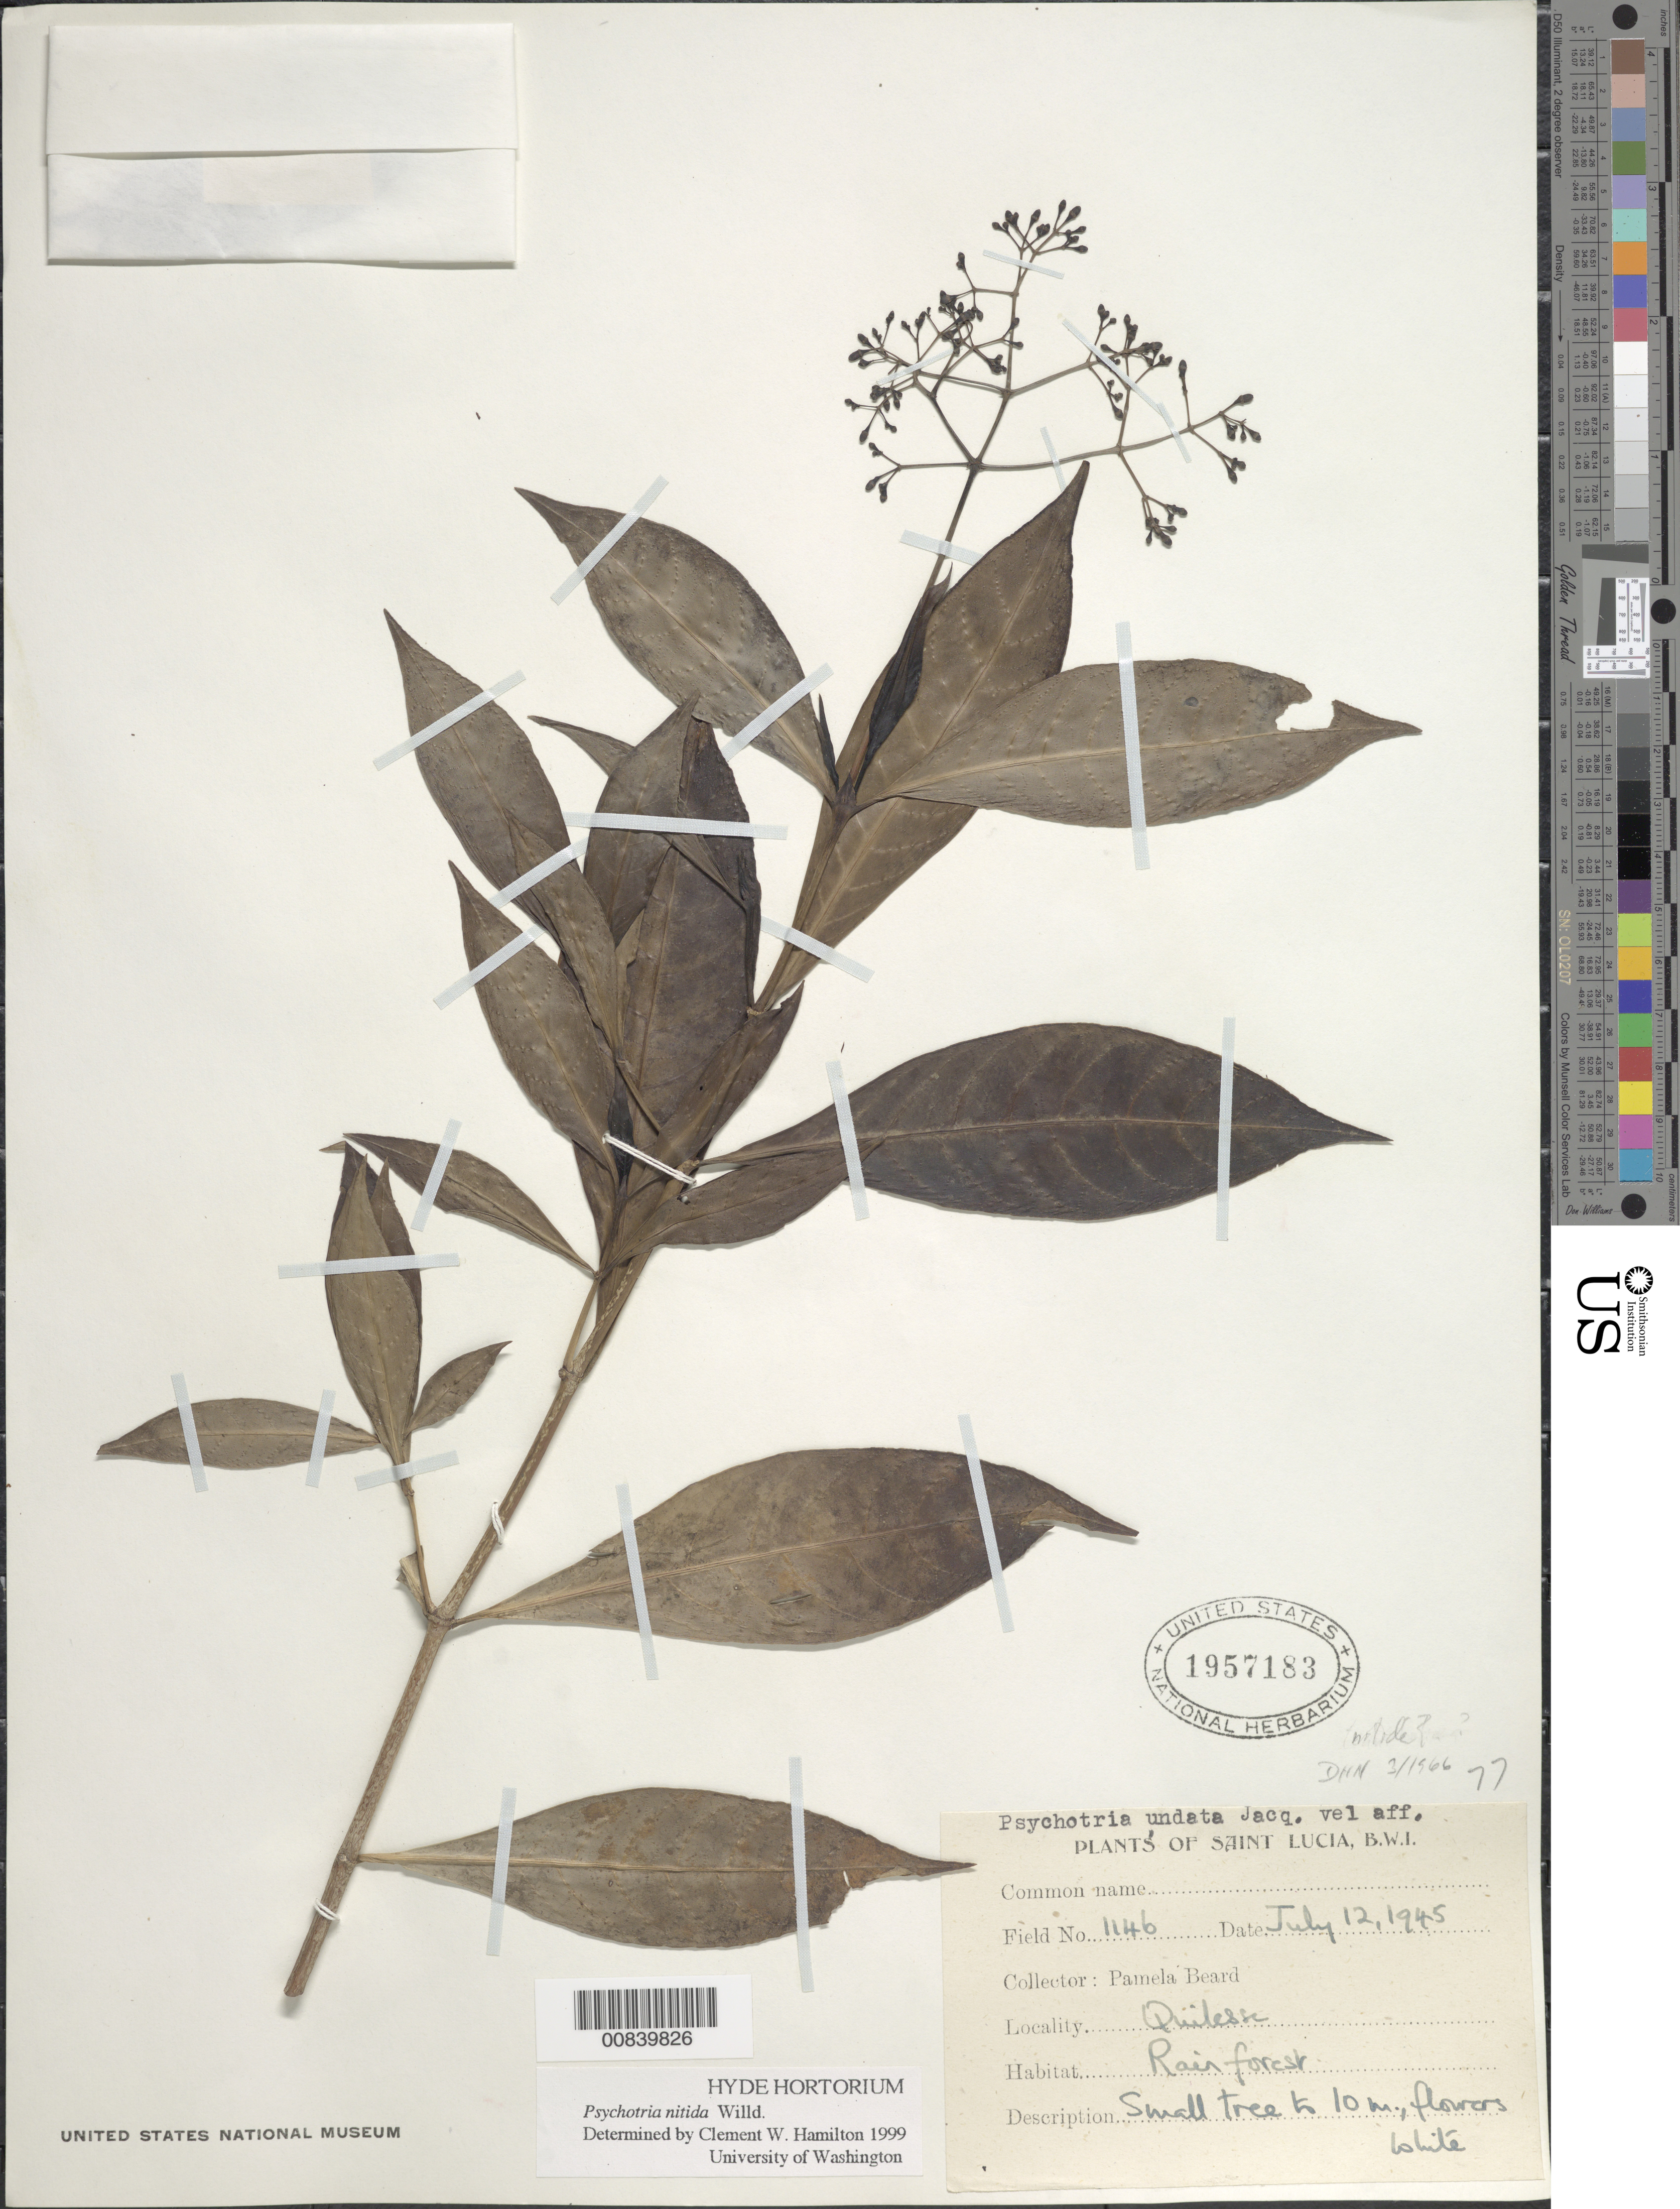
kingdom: Plantae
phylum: Tracheophyta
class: Magnoliopsida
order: Gentianales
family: Rubiaceae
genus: Psychotria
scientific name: Psychotria mapourioides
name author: DC.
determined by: Hamilton, C. W.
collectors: P. Beard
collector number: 1146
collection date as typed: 12 Jul 1945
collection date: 1945-07-12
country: St. Lucia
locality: Quilesse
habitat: Rainforest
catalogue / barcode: US 1957183